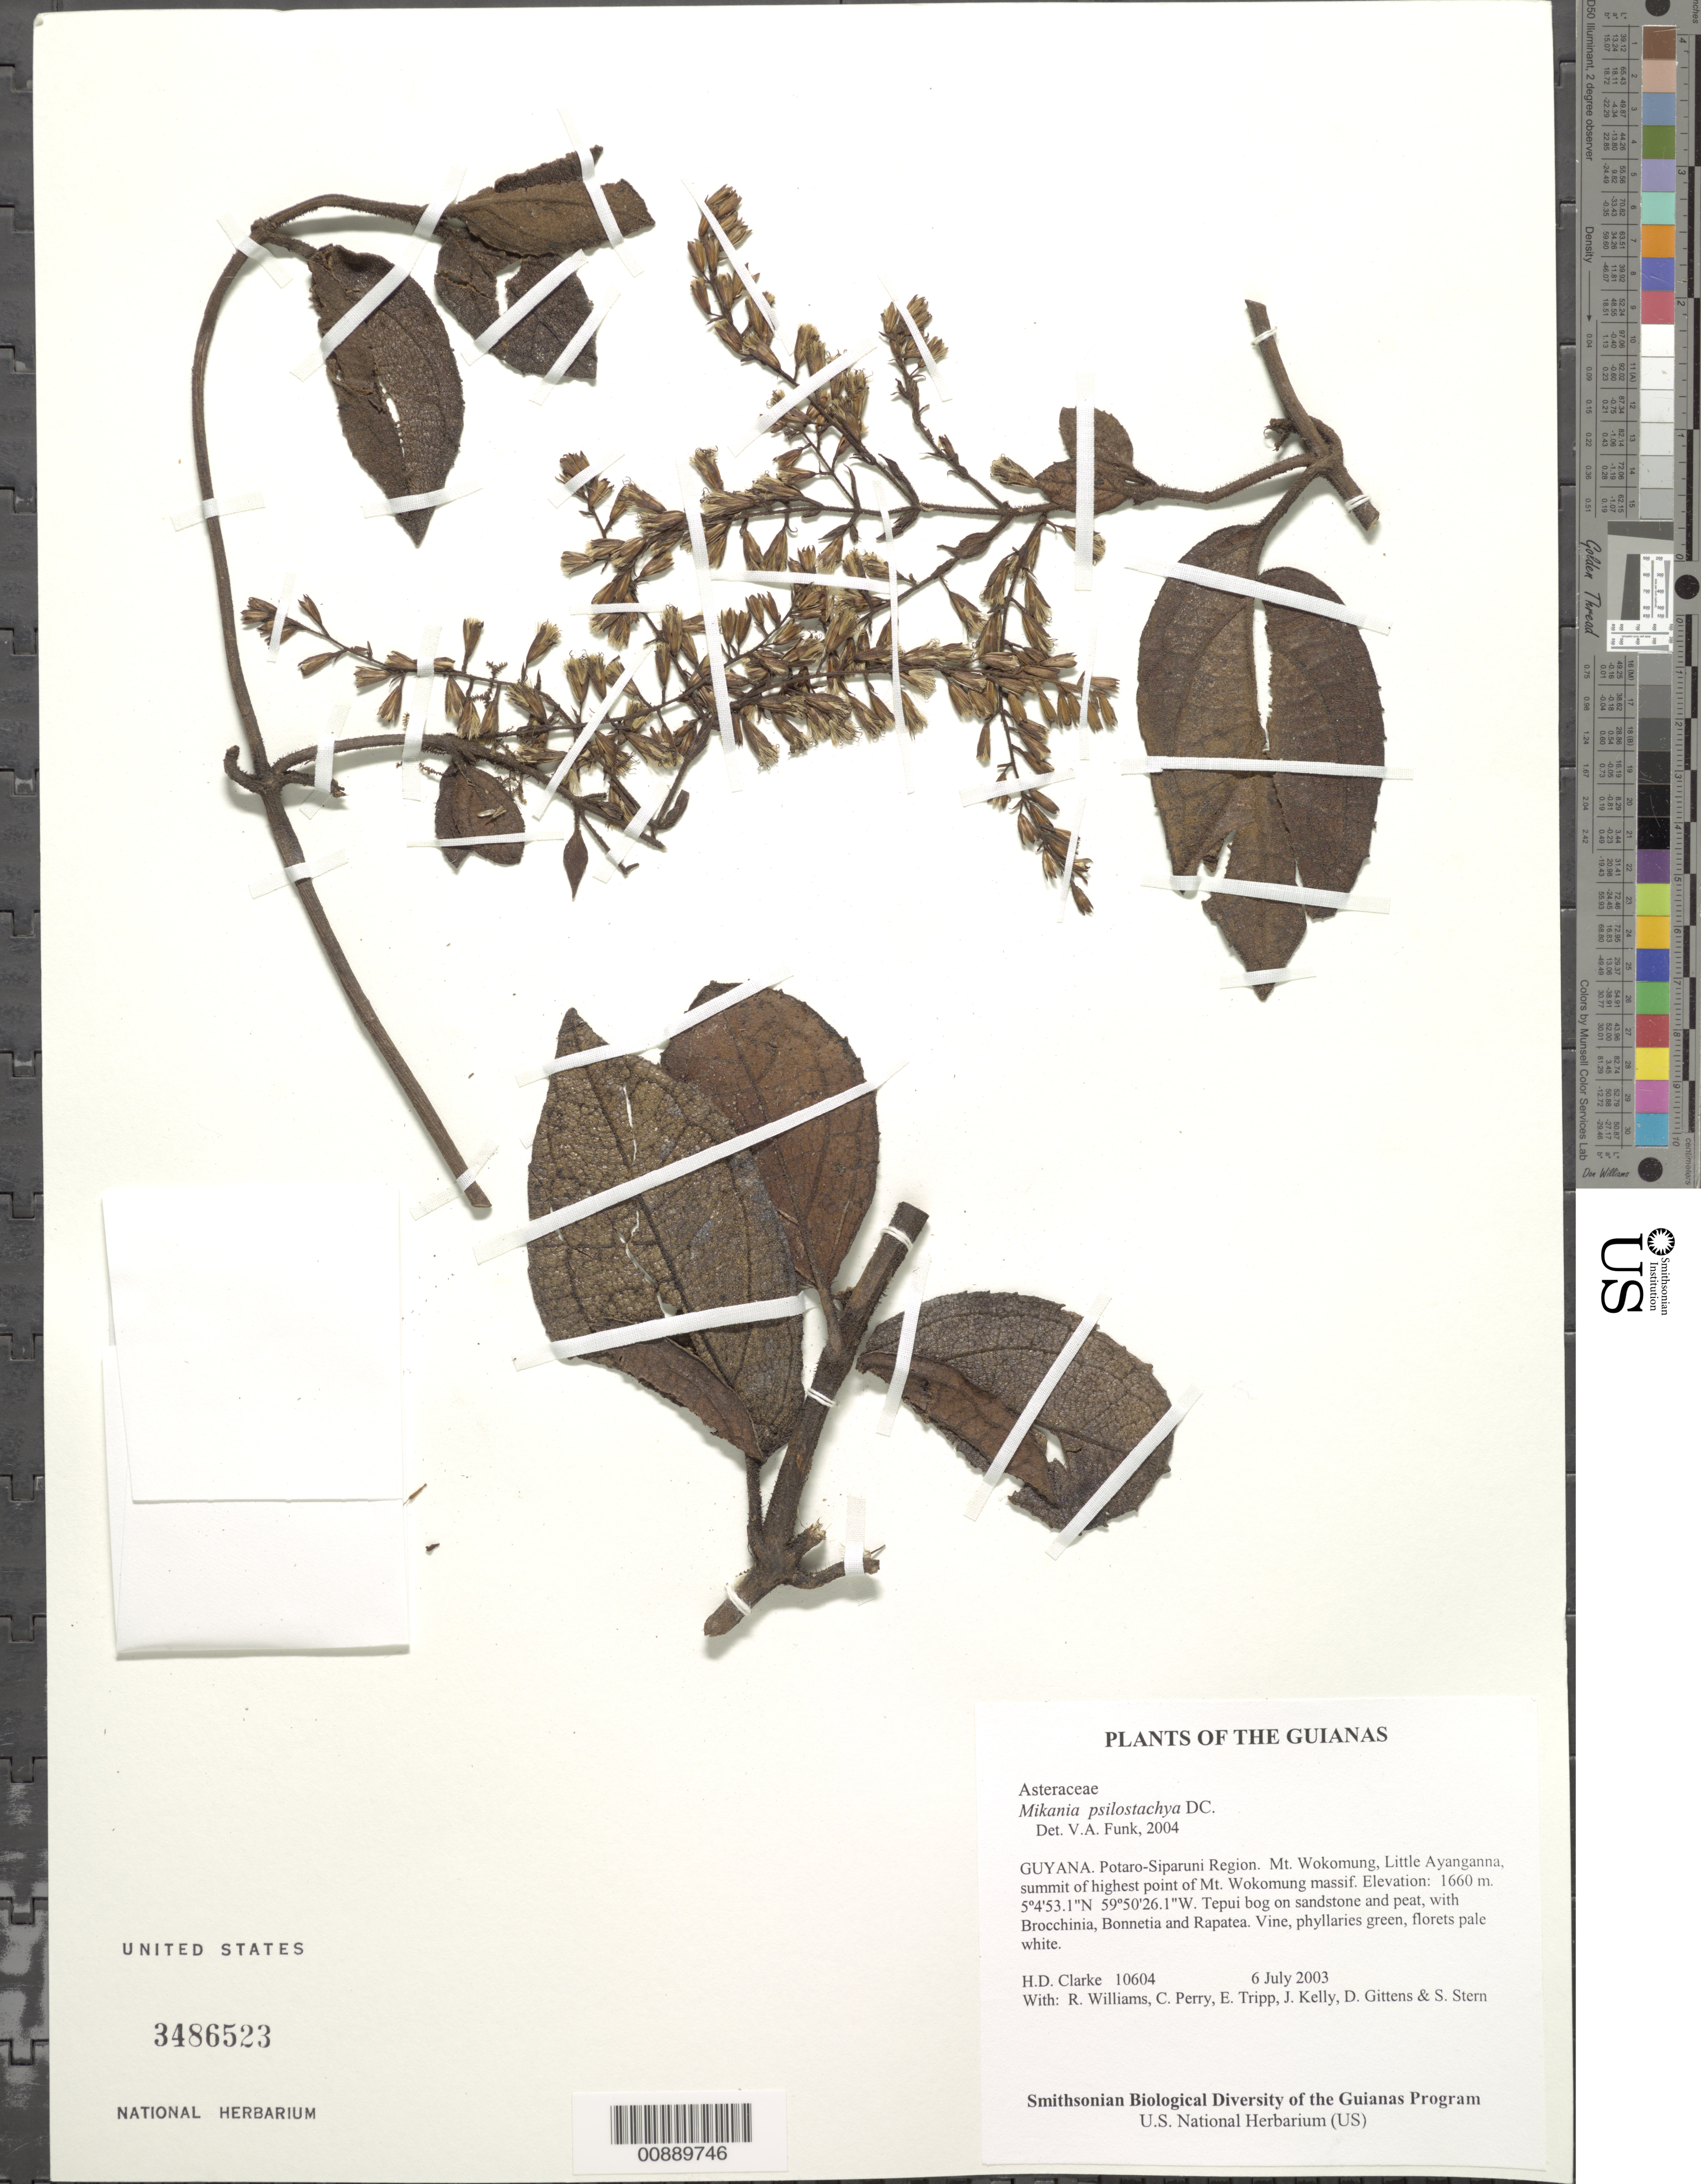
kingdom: Plantae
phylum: Tracheophyta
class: Magnoliopsida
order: Asterales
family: Asteraceae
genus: Mikania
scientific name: Mikania psilostachya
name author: DC.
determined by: Funk, Vicki A., (BOT), Smithsonian Institution - National Museum of Natural History (UNITED STATES)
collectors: H. D. Clarke, R. Williams, C. Perry, E. Tripp, J. Kelly, D. Gittens & S. R. Stern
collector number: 10604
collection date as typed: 6 July 2003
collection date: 2003-07-06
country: Guyana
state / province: Potaro-Siparuni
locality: Mt. Wokomung, Little Ayanganna, summit of highest point of Mt. Wokomung massif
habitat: Tepui bog on sandstone and peat, with Brocchinia, Bonnetia and Rapatea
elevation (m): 1660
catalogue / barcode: US 3486523